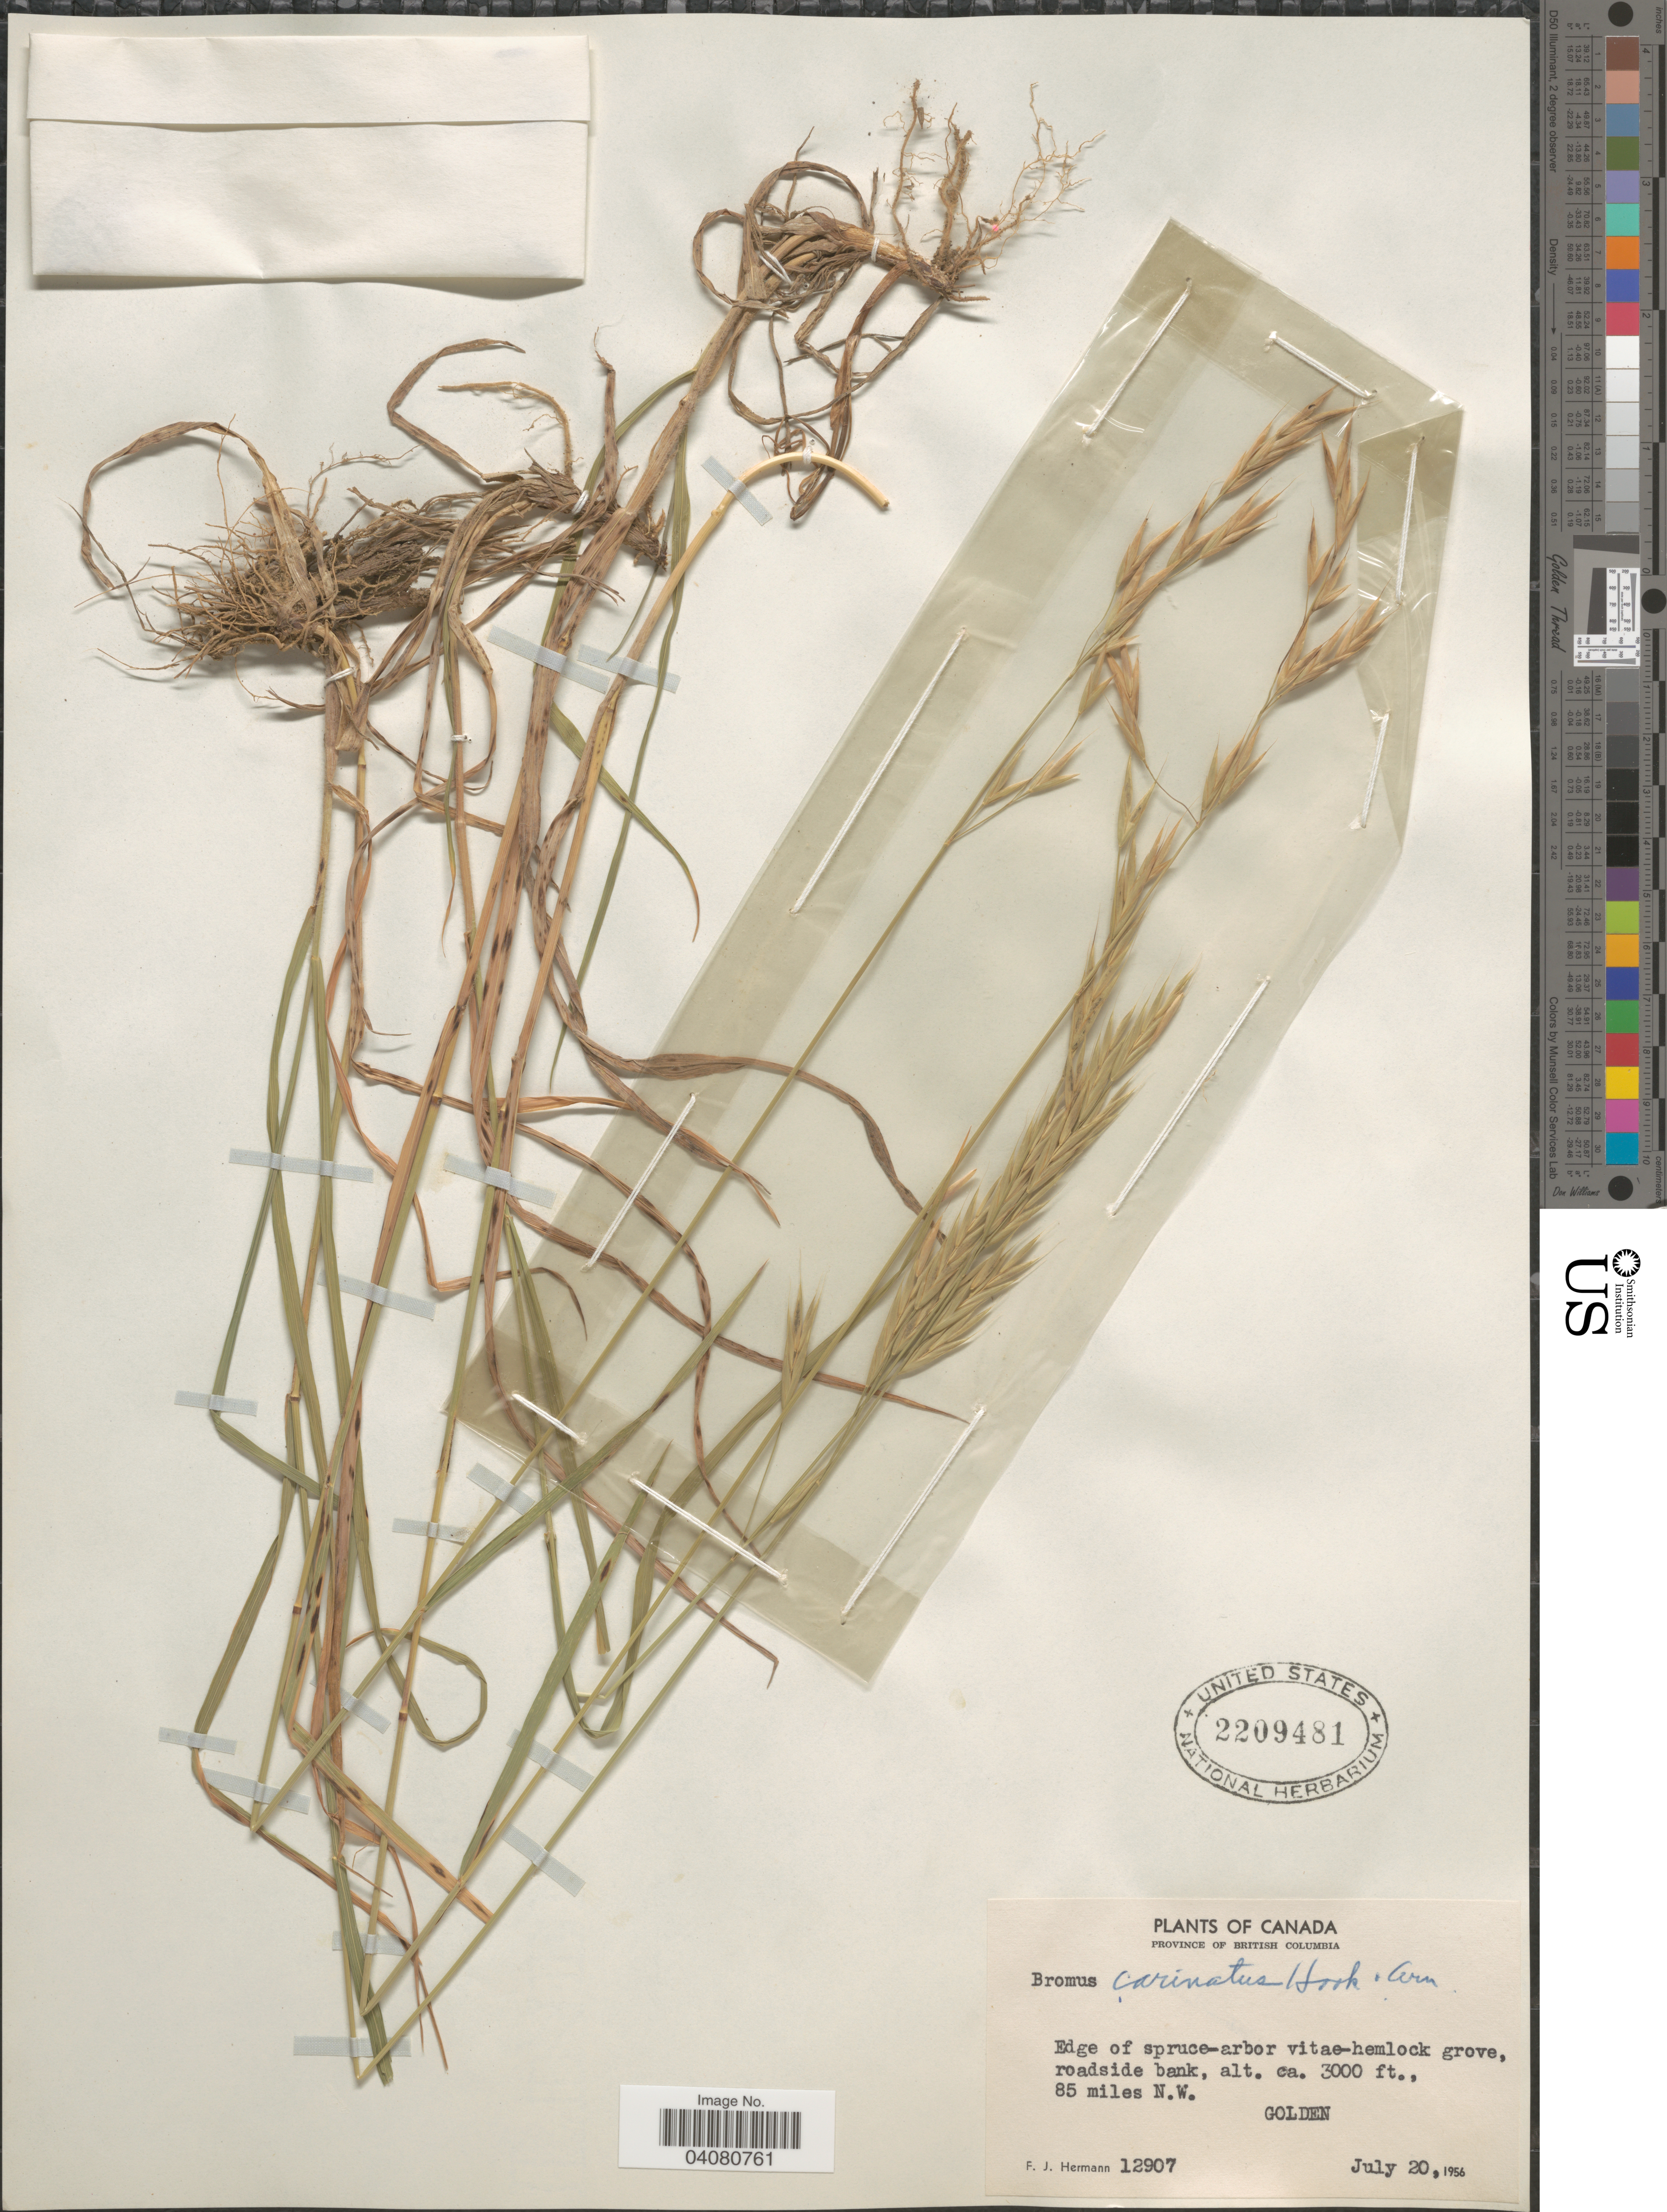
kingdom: Plantae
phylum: Tracheophyta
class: Liliopsida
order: Poales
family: Poaceae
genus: Bromus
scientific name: Bromus carinatus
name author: Hook. & Arn.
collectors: F. J. Hermann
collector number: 12907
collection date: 1956-07-20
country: Canada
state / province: British Columbia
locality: Edge of spruce-arbor vitae-hemlock grove, roadside bank, 85 miles N.W. Golden.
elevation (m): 914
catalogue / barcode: US 2209481